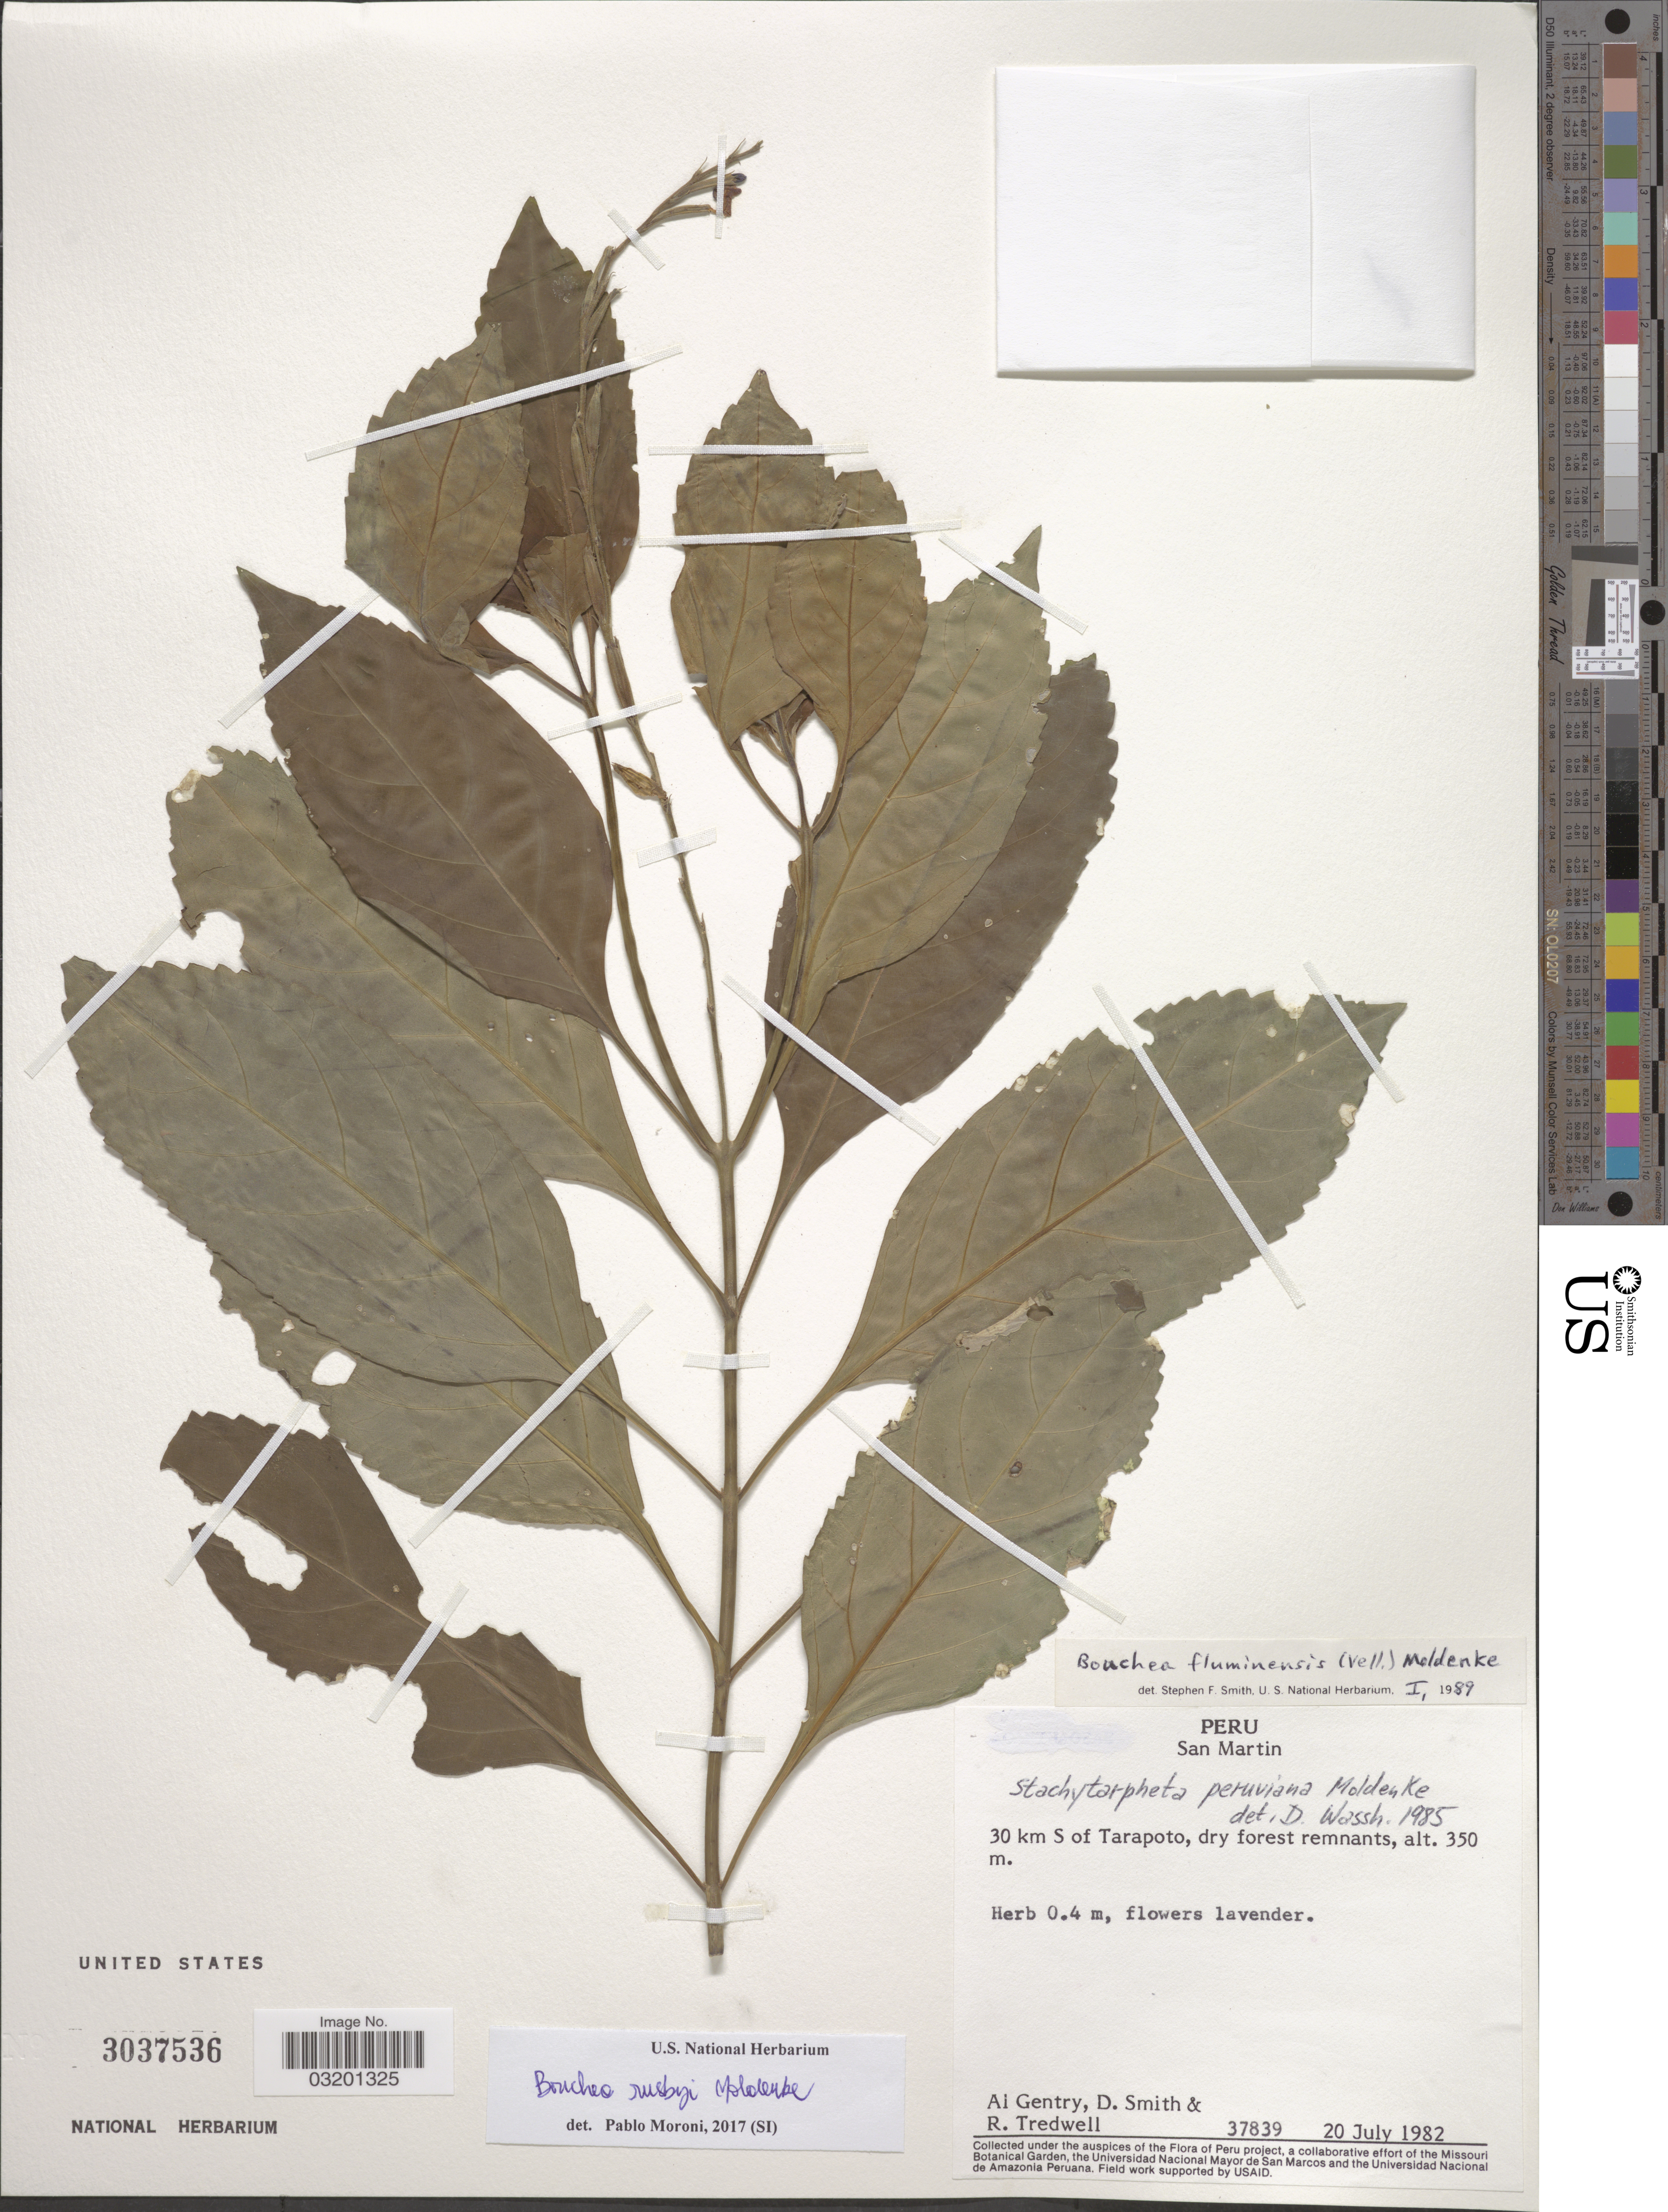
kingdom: Plantae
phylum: Tracheophyta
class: Magnoliopsida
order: Lamiales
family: Verbenaceae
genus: Bouchea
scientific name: Bouchea rusbyi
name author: Moldenke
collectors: A. H. Gentry, D. Smith & R. Tredwell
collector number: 37839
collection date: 1982-07-20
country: Peru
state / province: San Martín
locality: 30 km S of Tarapoto, dry forest remnants.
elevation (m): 350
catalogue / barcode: US 3037536